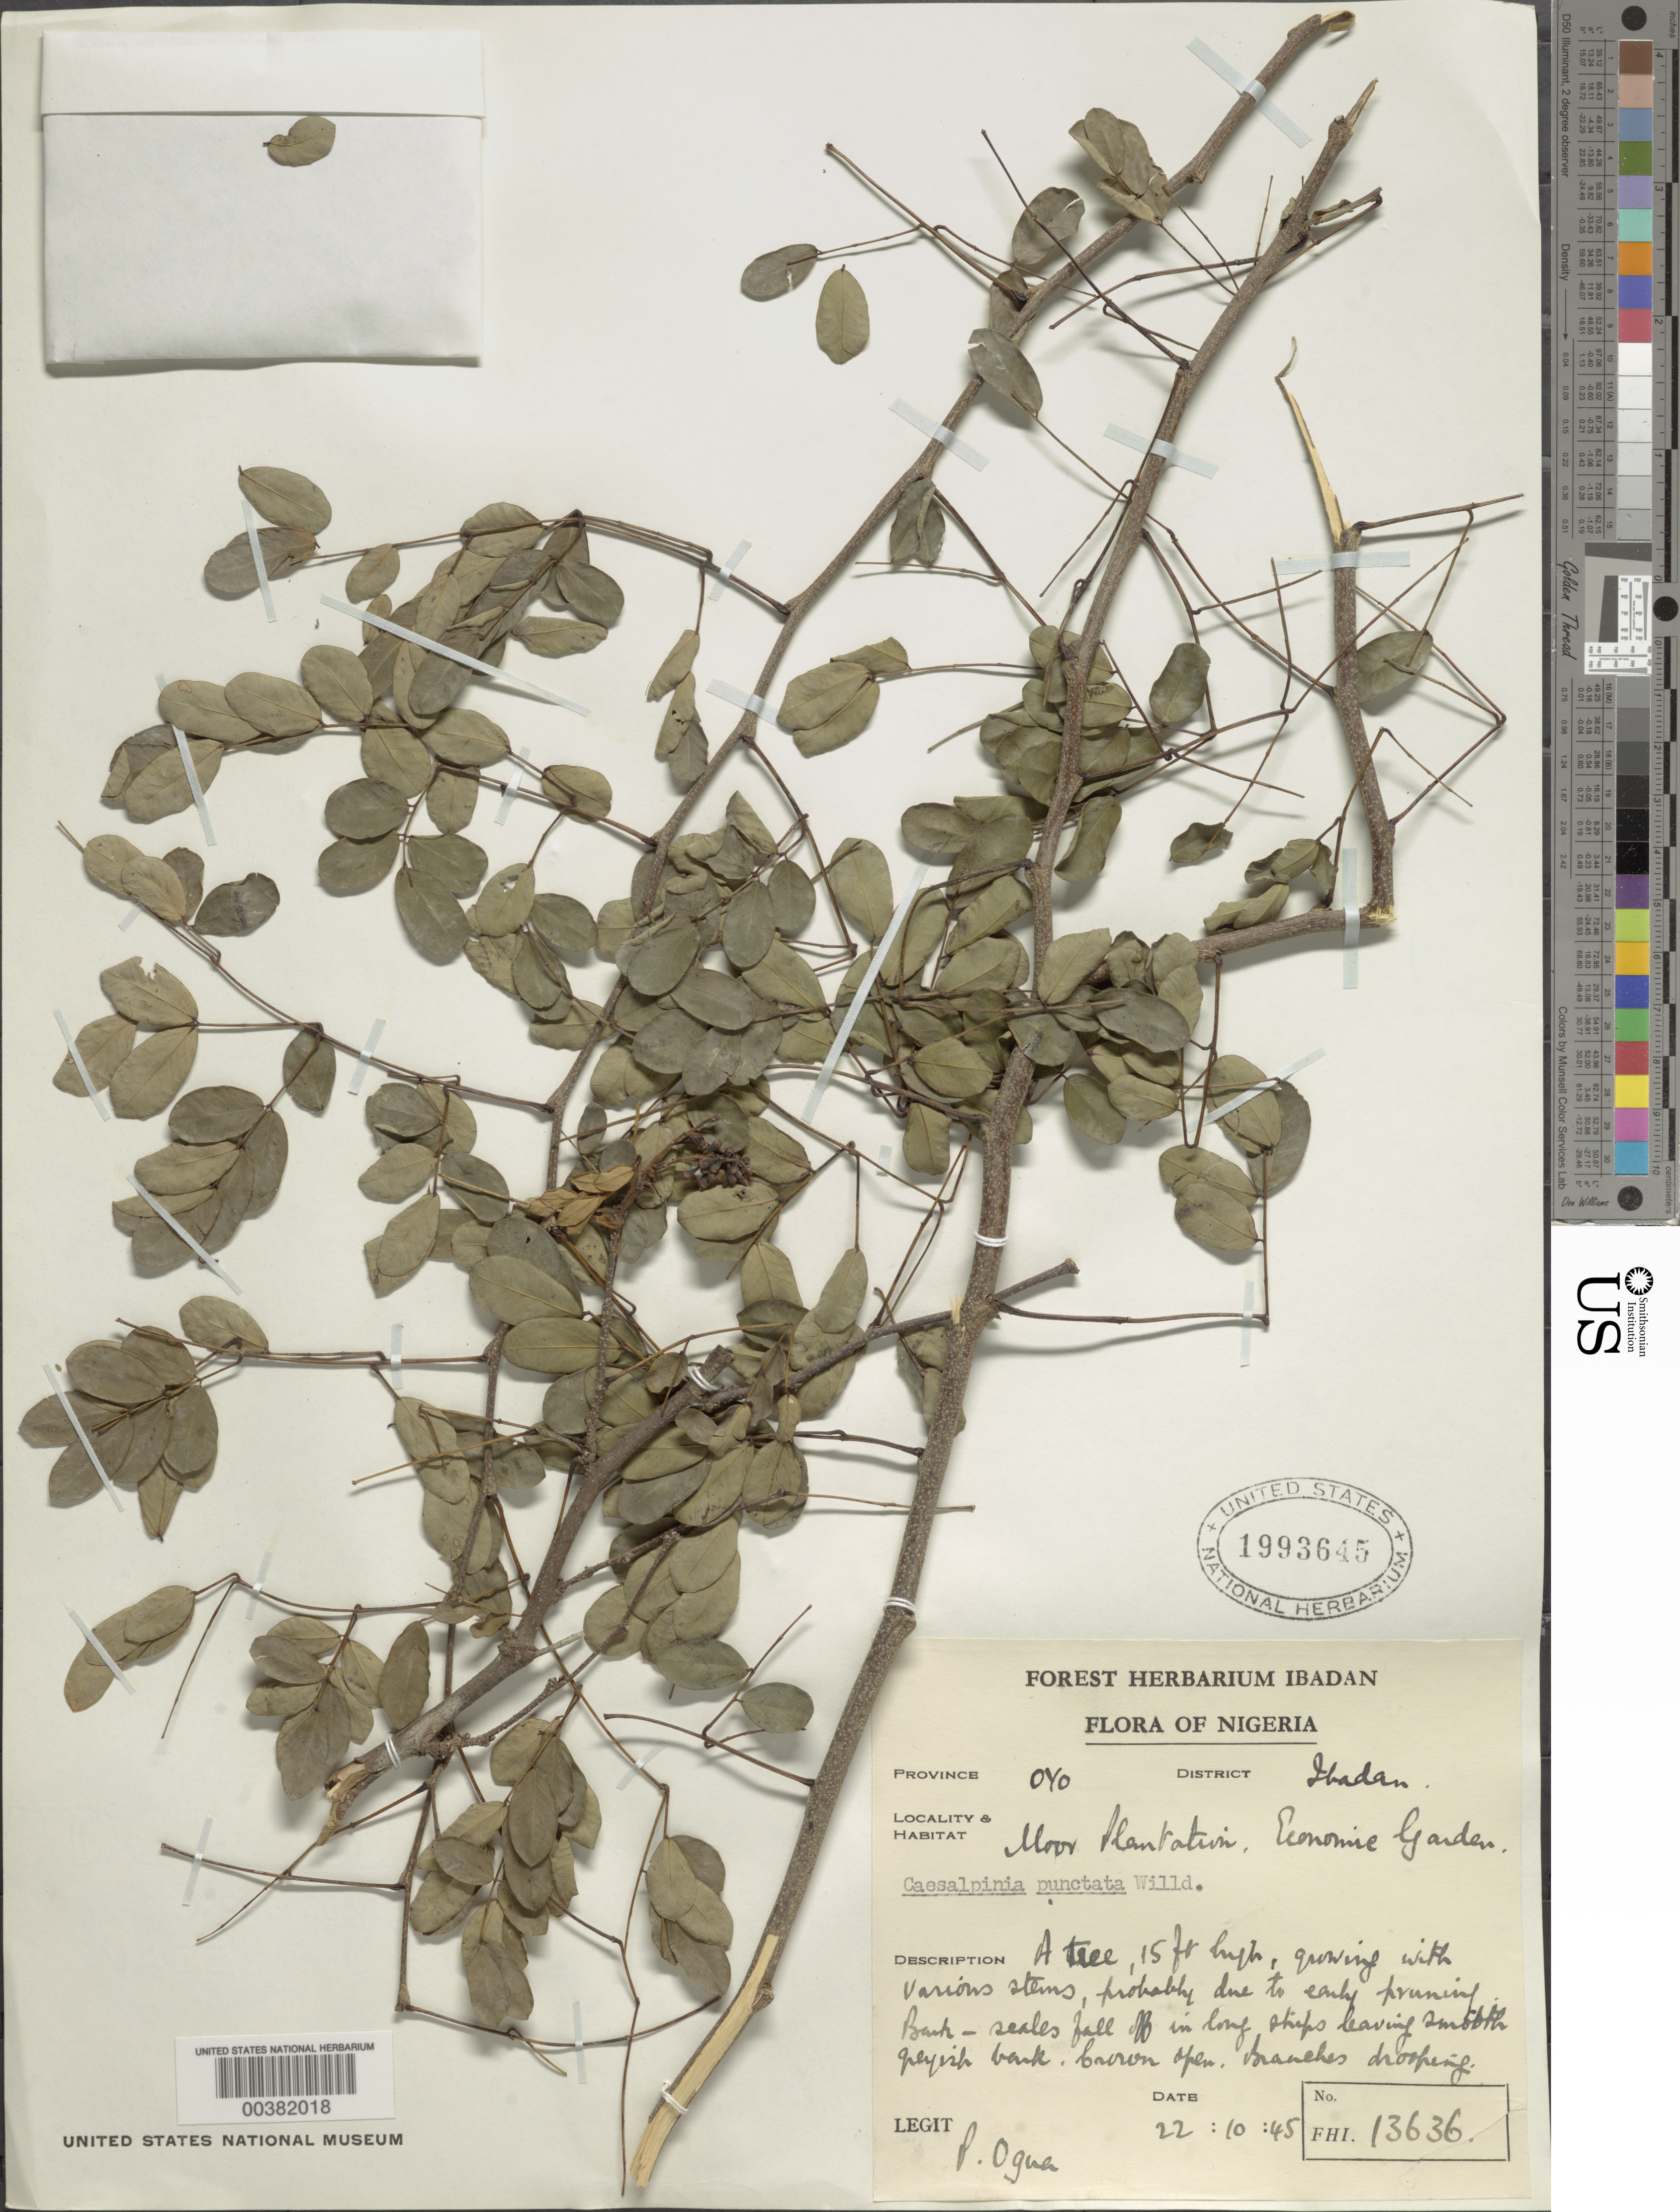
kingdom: Plantae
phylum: Tracheophyta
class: Magnoliopsida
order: Fabales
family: Fabaceae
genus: Libidibia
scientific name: Libidibia punctata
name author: (Willd.) Britton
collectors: P. Ogua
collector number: Fhi.13636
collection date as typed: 22 Oct 1945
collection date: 1945-10-22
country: Nigeria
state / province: Oyo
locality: Ibadan dist. (?), moor plantation; economie garden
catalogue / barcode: US 1993645